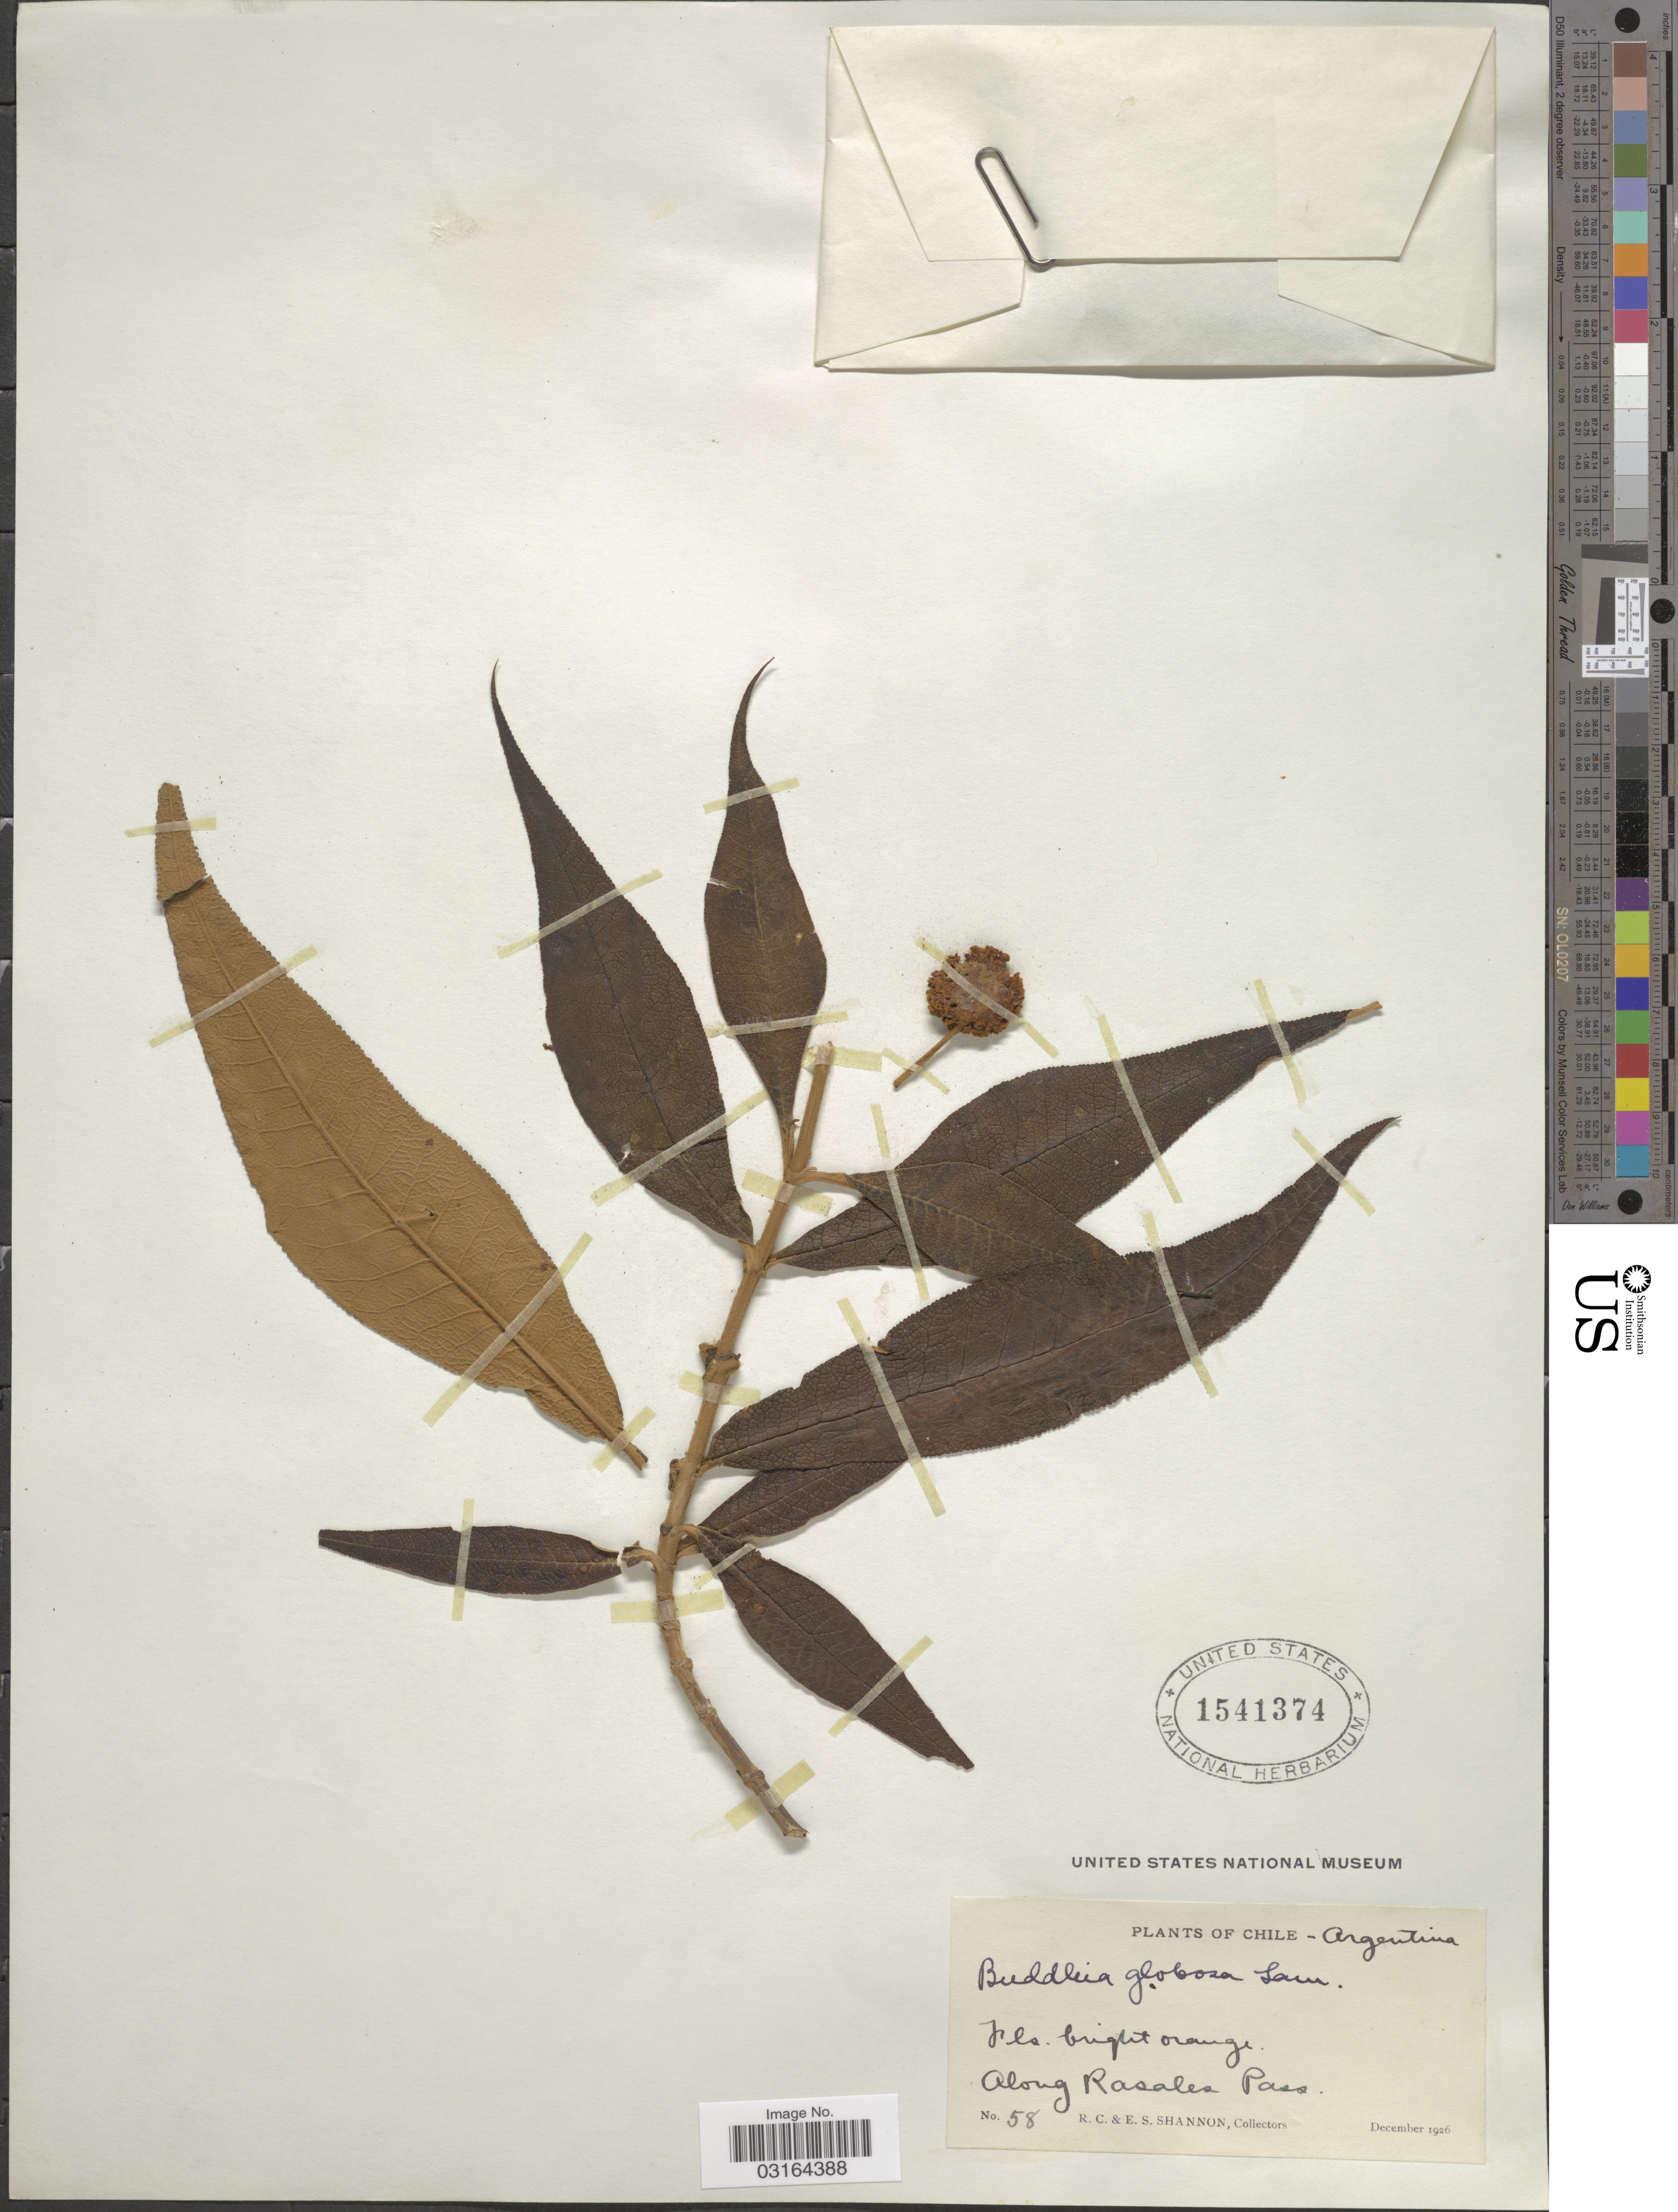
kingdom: Plantae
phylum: Tracheophyta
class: Magnoliopsida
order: Lamiales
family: Scrophulariaceae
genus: Buddleja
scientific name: Buddleja globosa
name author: Hope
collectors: R. Shannon & E. Shannon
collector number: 58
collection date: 1926-12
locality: Chile, Argentina, Along Rasales Pass.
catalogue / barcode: US 1541374